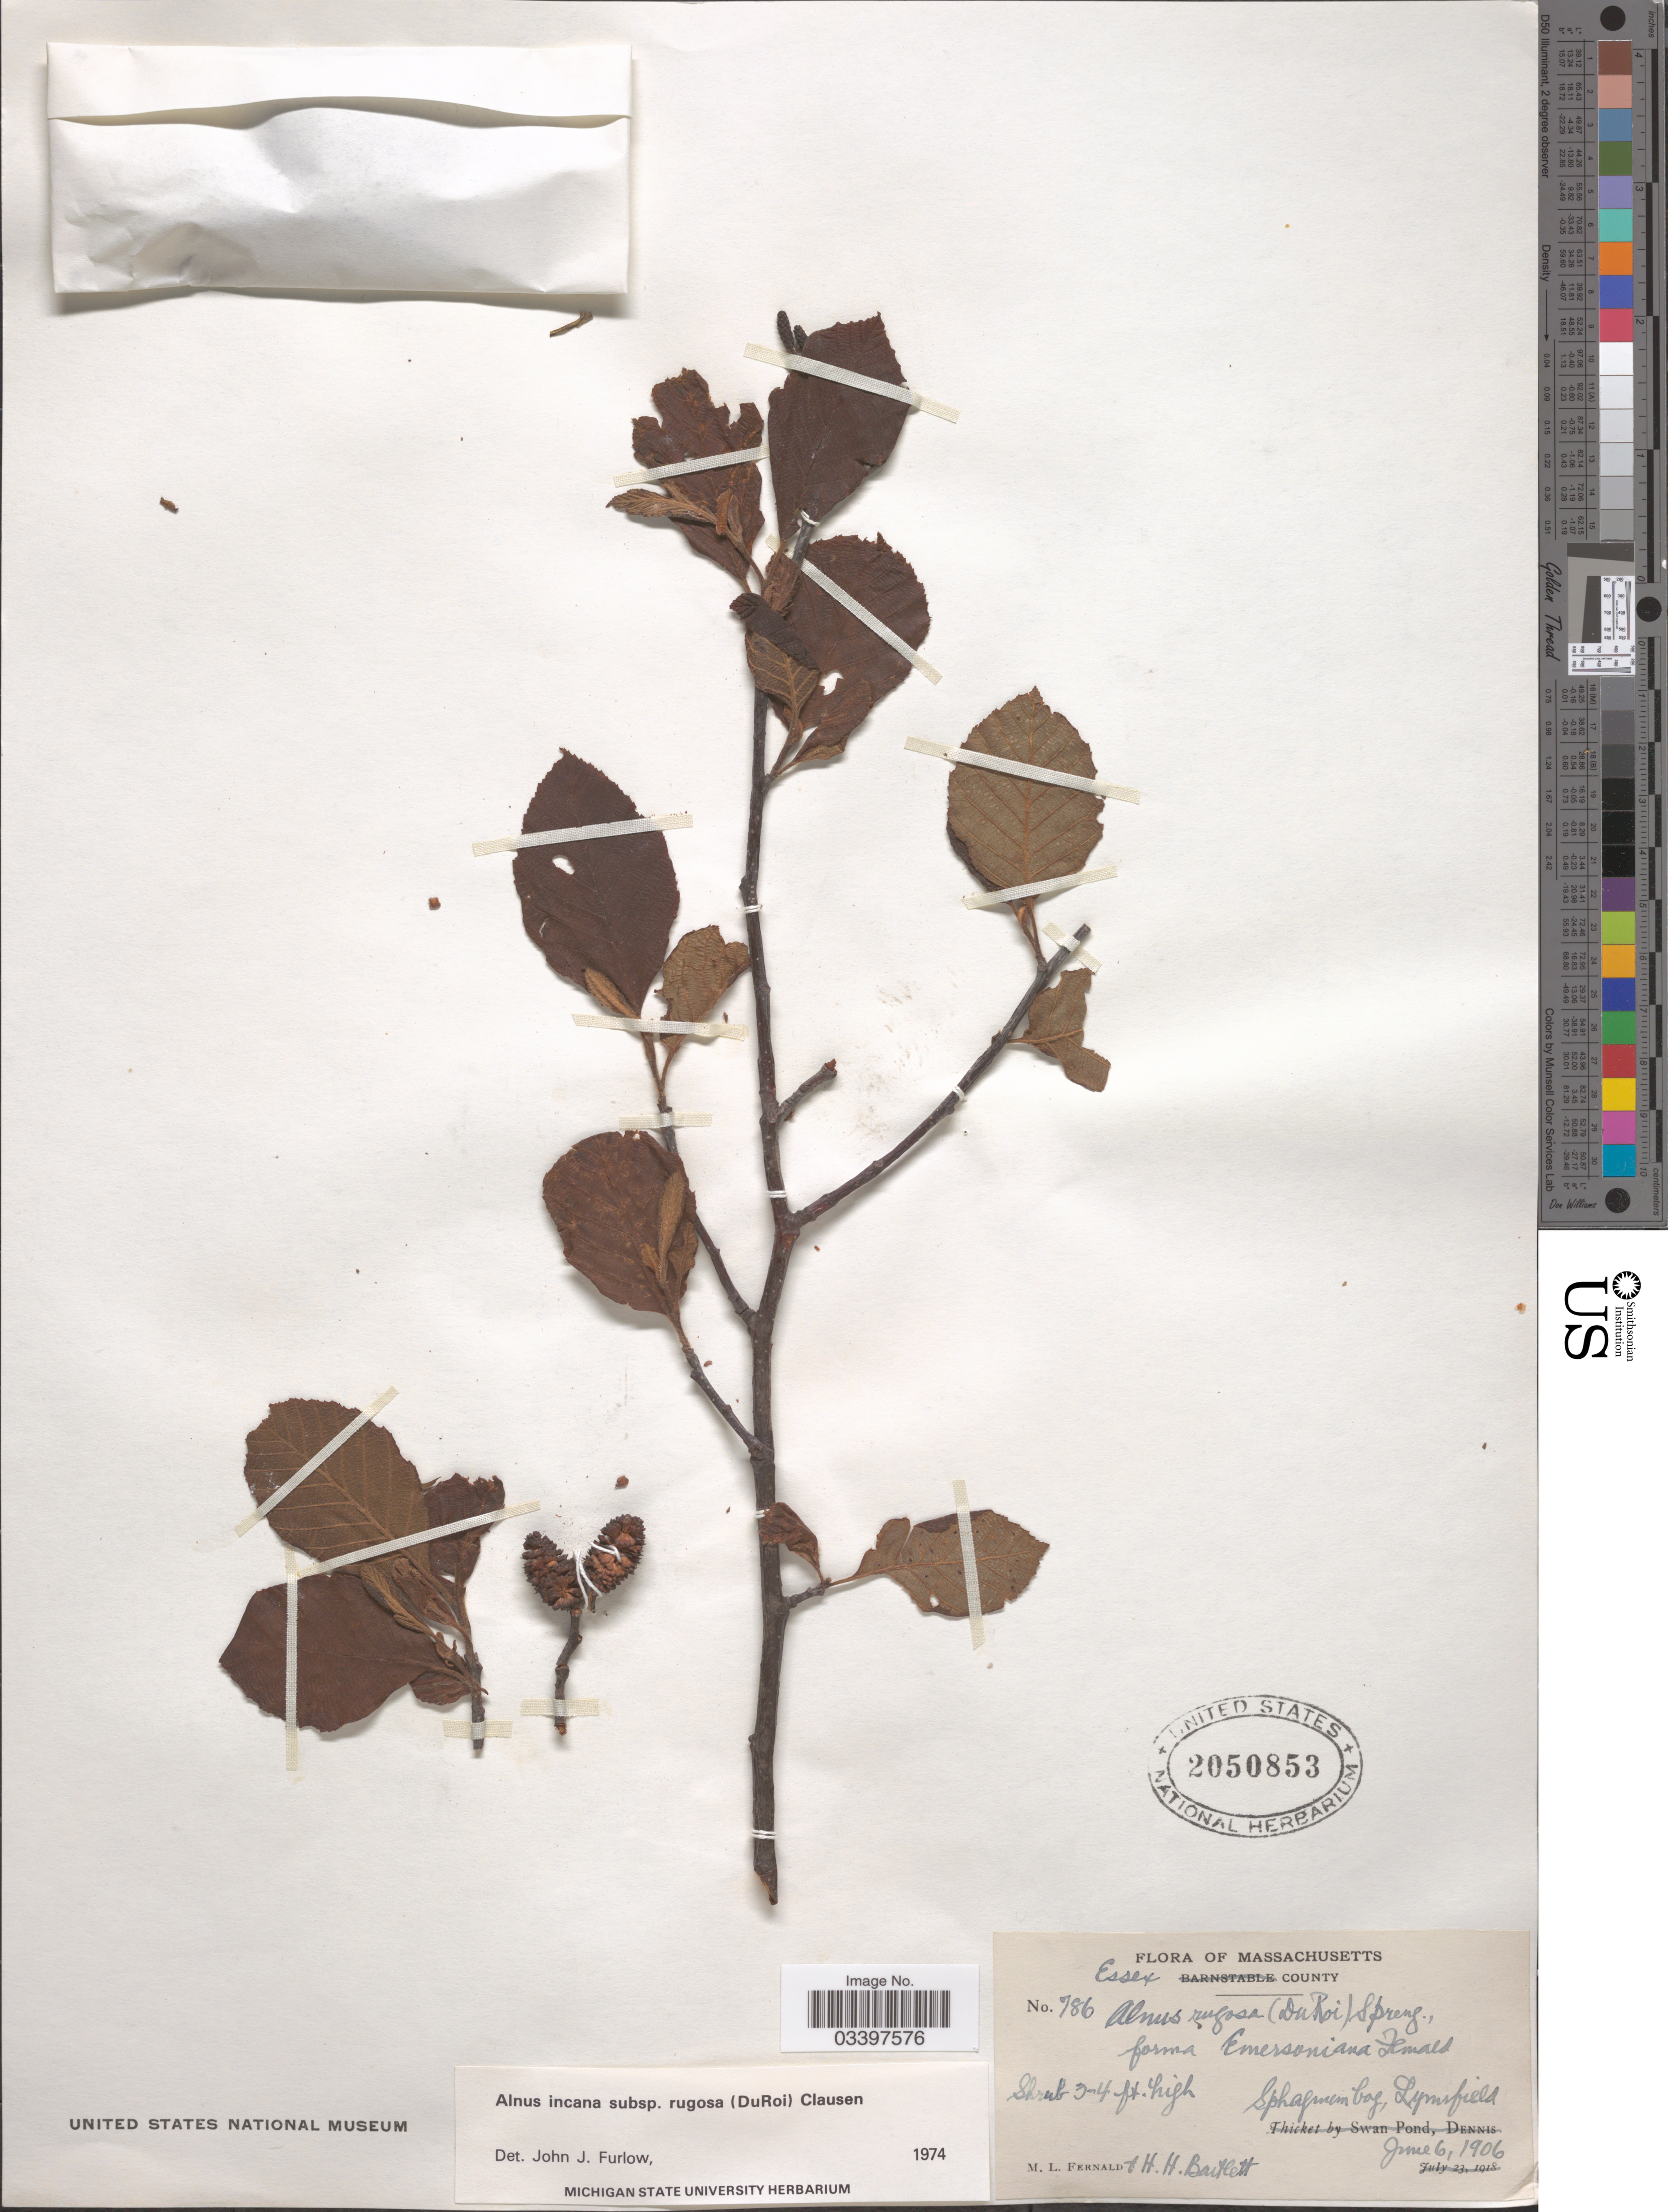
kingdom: Plantae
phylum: Tracheophyta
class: Magnoliopsida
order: Fagales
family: Betulaceae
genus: Alnus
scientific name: Alnus incana subsp. rugosa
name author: (Du Roi) R.T. Clausen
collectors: M. L. Fernald & H. H. Bartlett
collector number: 786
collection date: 1906-06-06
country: United States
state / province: Massachusetts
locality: Essex County. Sphagnum bog, Lynnfield.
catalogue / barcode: US 2050853